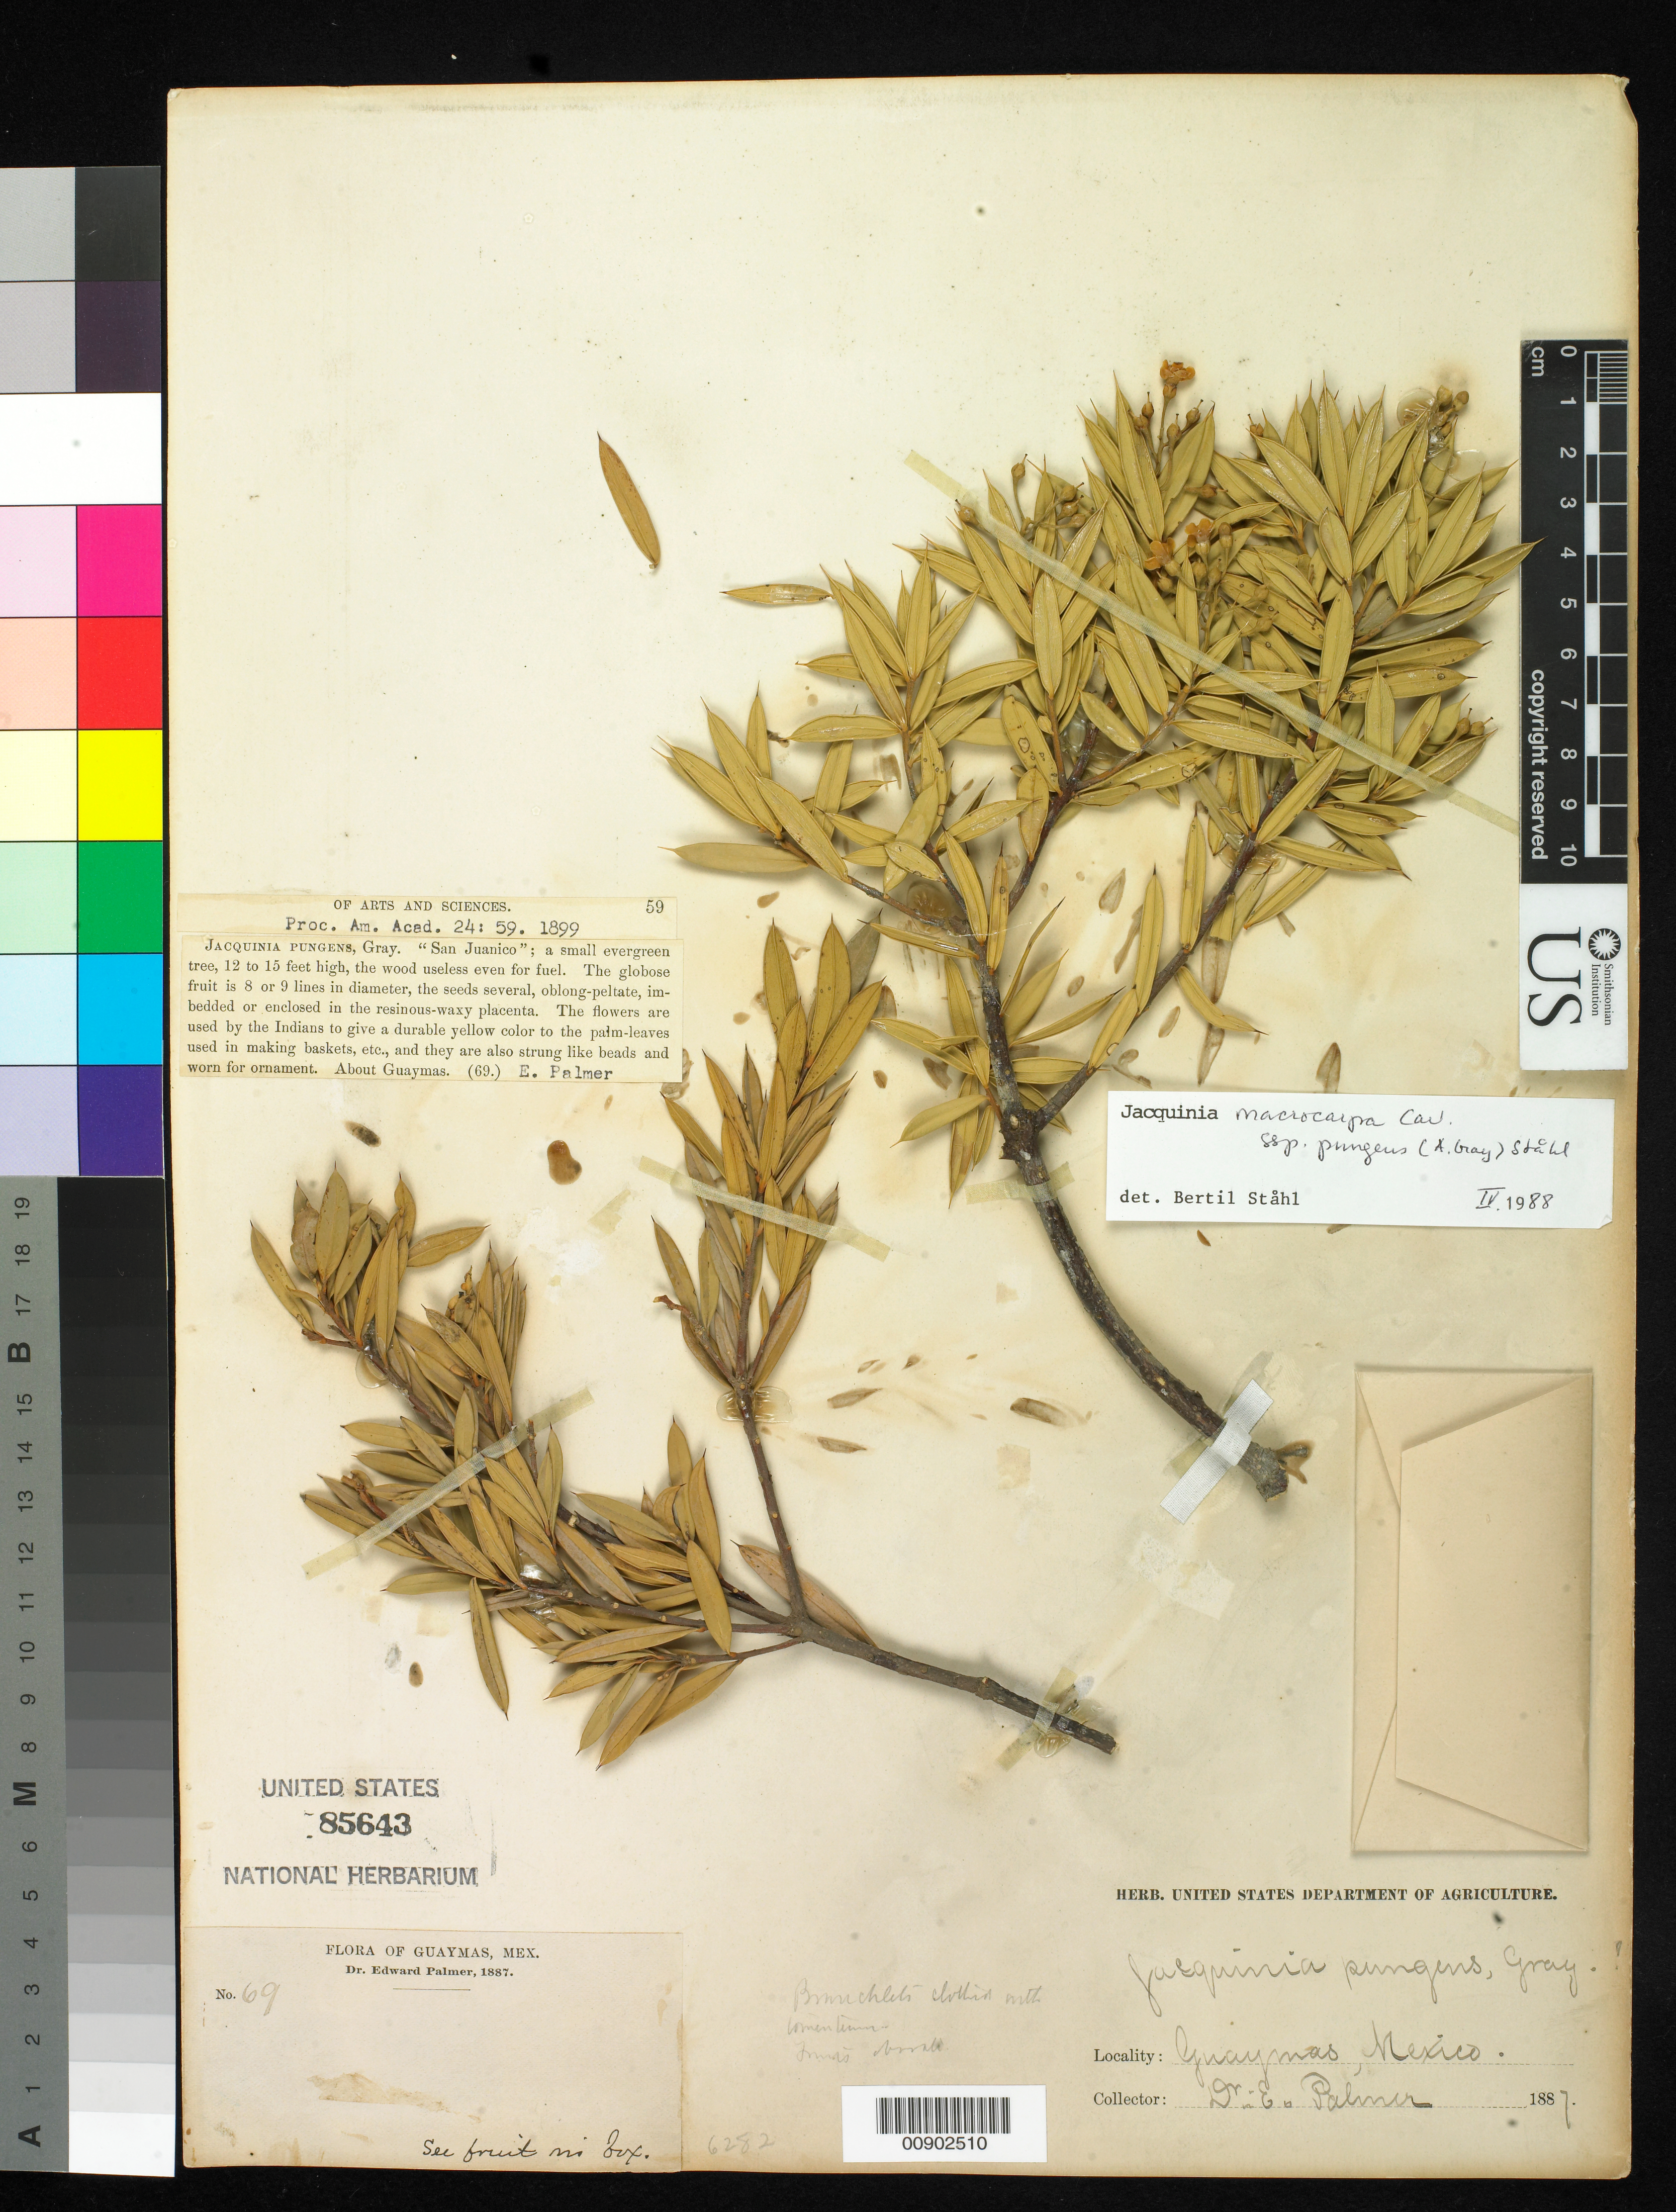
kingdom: Plantae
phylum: Tracheophyta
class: Magnoliopsida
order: Ericales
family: Primulaceae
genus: Jacquinia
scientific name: Jacquinia macrocarpa subsp. pungens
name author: Cav.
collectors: E. Palmer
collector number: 69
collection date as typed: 1887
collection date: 1887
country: Mexico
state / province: Sonora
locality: Guaymas, Sonora.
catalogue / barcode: US 85643